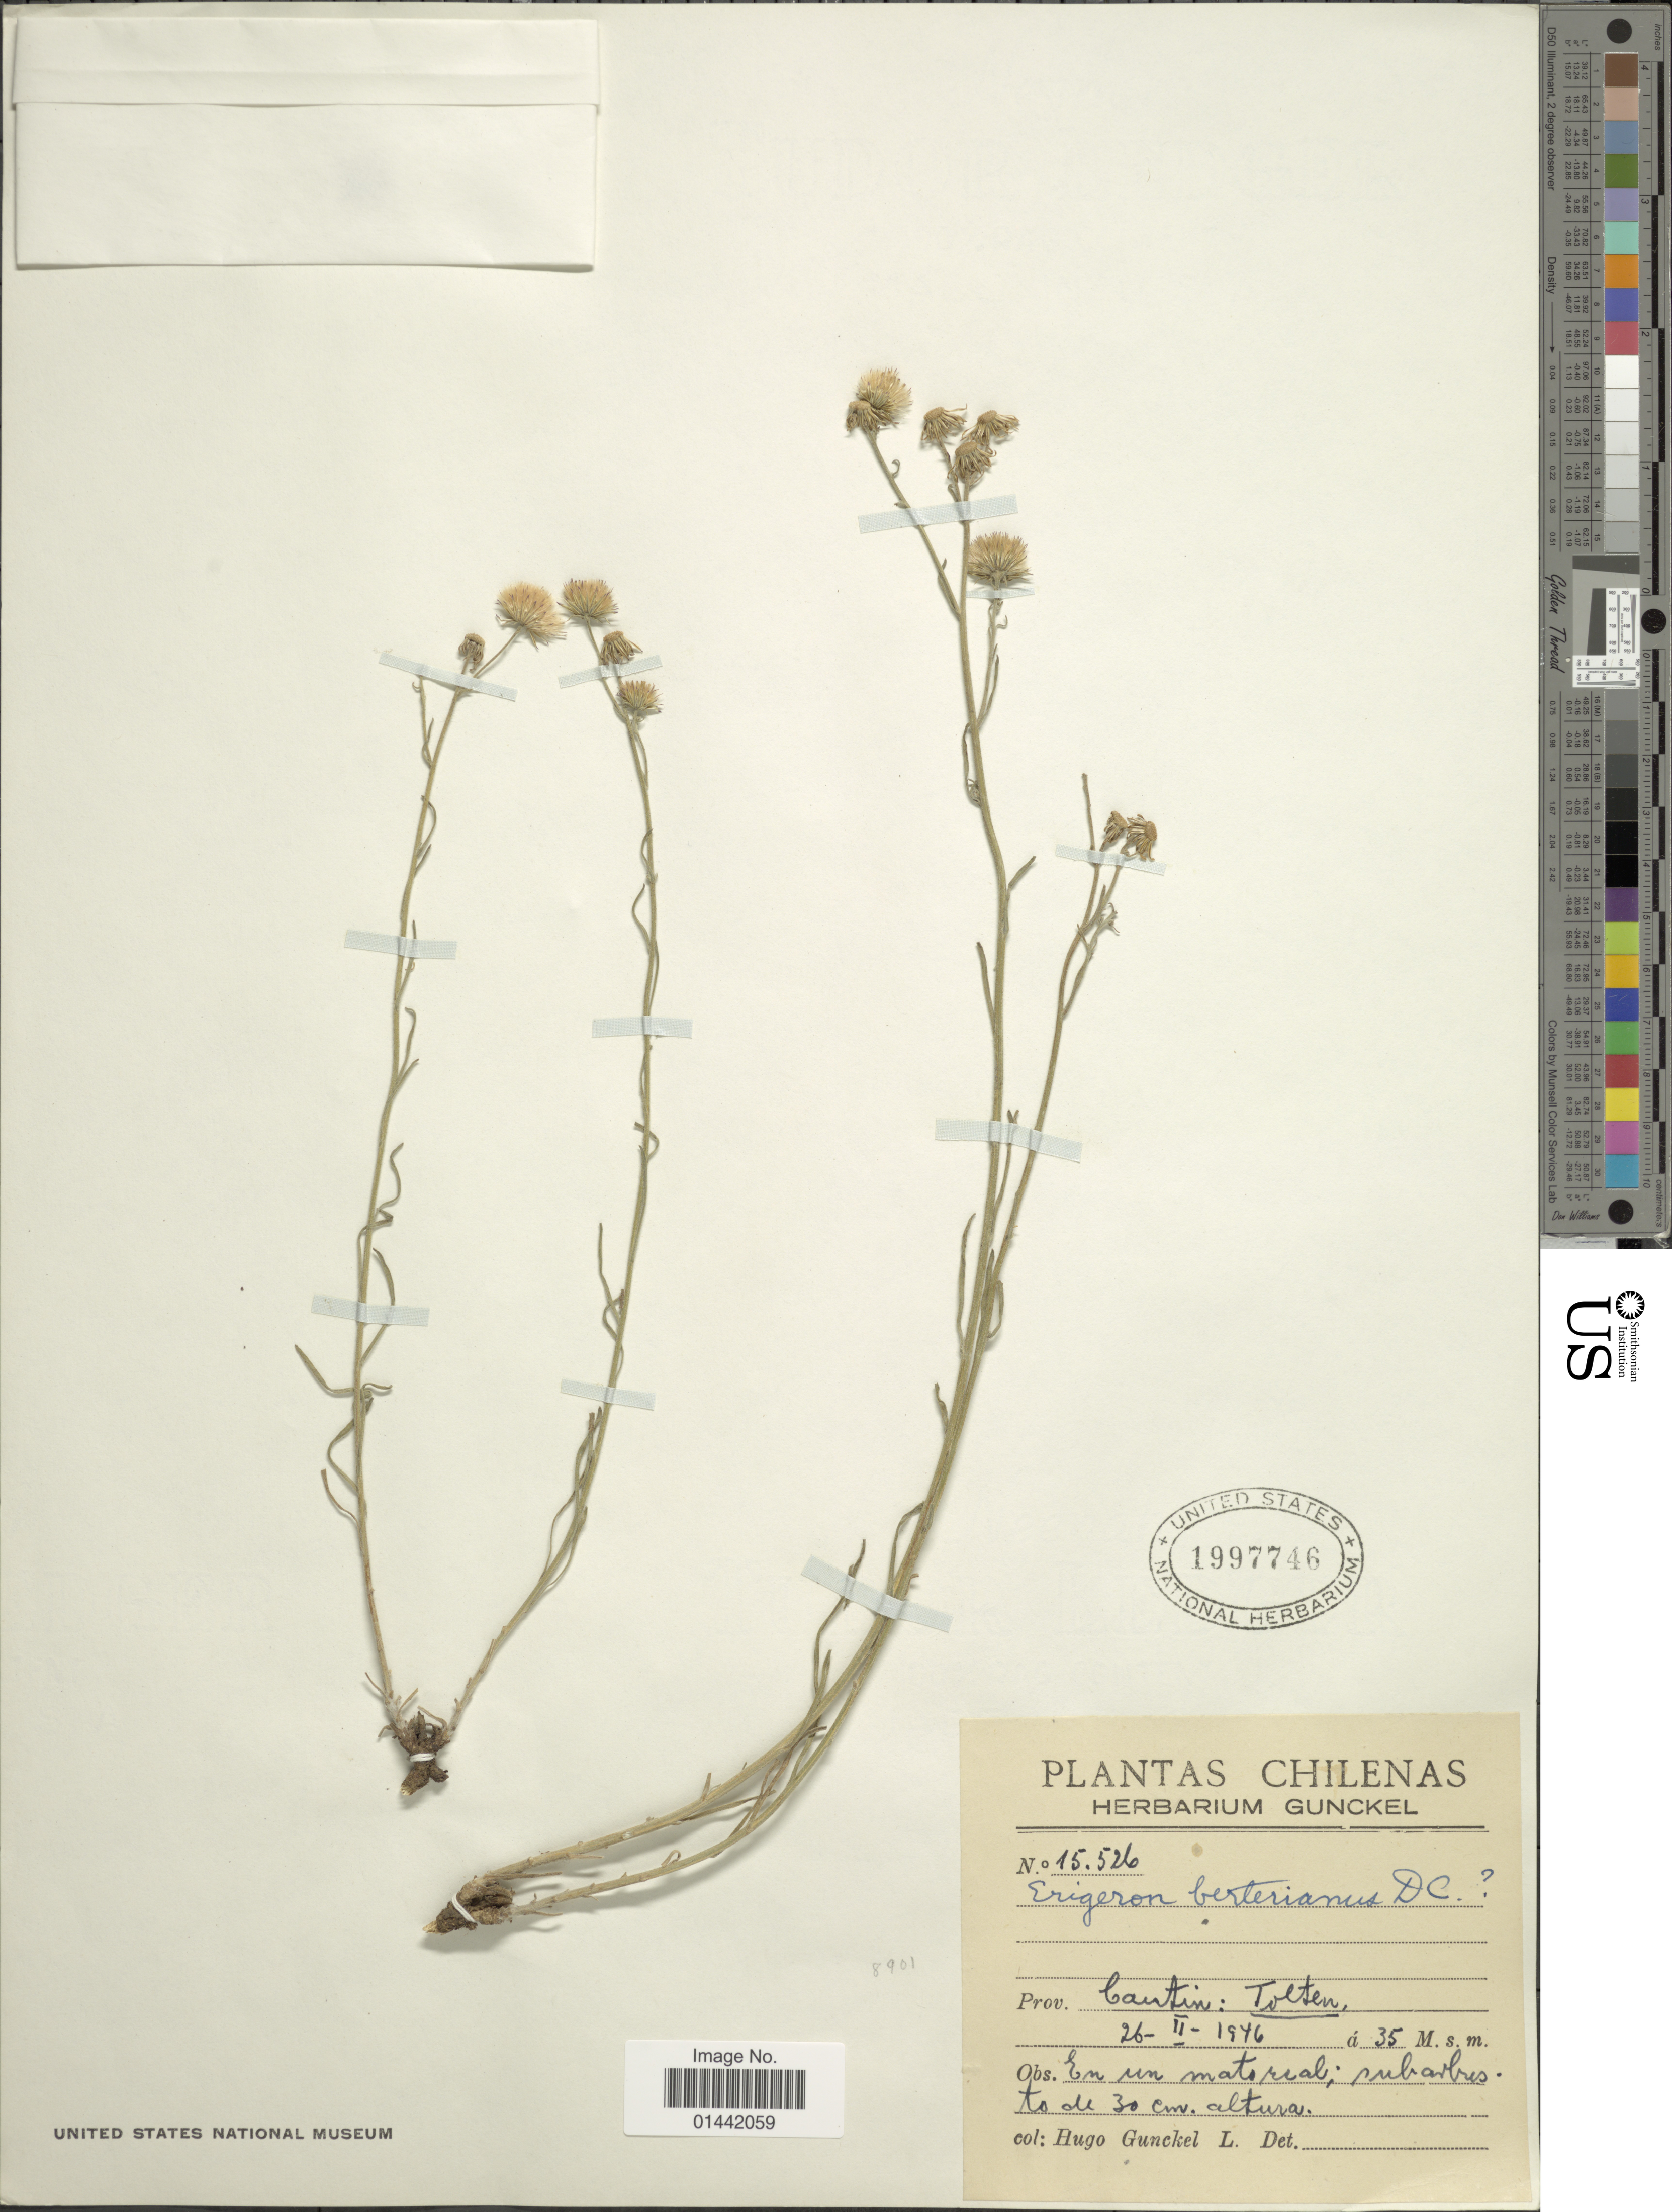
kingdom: Plantae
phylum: Tracheophyta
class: Magnoliopsida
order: Asterales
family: Asteraceae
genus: Erigeron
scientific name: Erigeron berterianus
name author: DC.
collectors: H. Gunckel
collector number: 15526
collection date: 1976-02-26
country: Chile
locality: Cautin: Tolten.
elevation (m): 35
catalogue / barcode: US 1997746